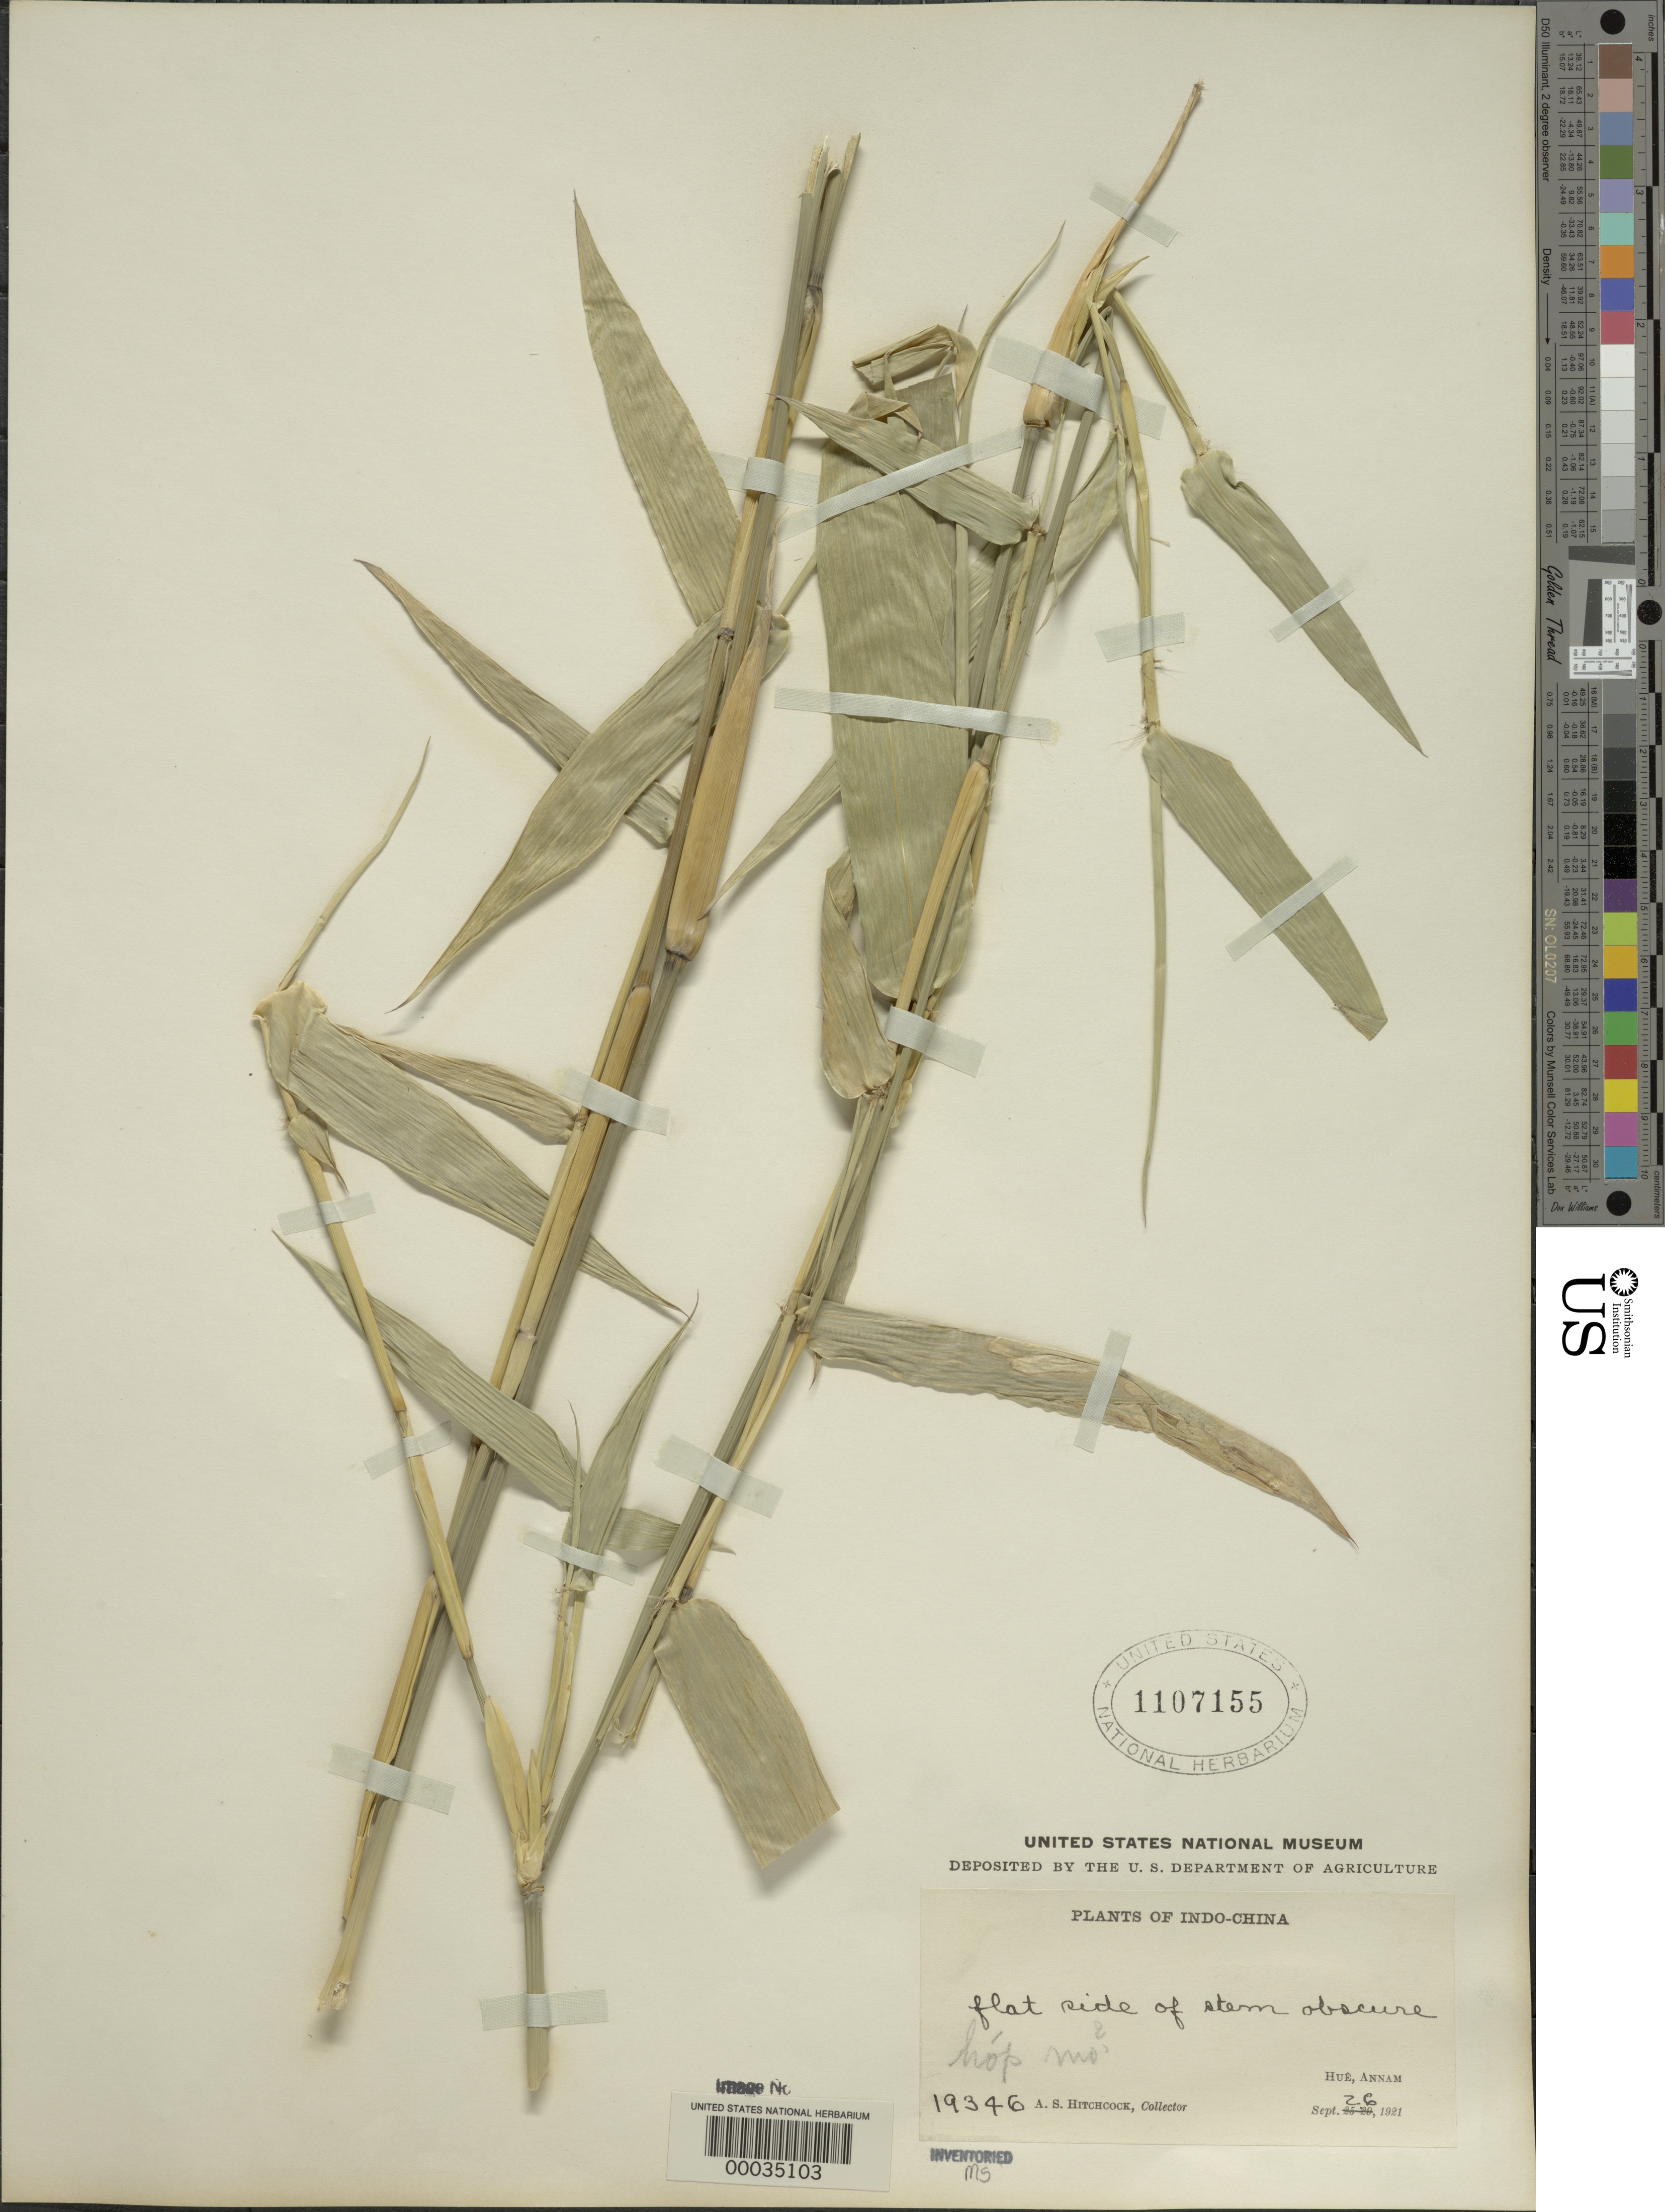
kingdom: Plantae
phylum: Tracheophyta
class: Liliopsida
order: Poales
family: Poaceae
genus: Bambusa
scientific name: Bambusa vulgaris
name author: Schrad. ex J.C. Wendl.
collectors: A. S. Hitchcock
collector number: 19346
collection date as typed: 26 Sep 1921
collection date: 1921-09-26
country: Vietnam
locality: Plants of indo-china, hue, annam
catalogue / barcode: US 1107155